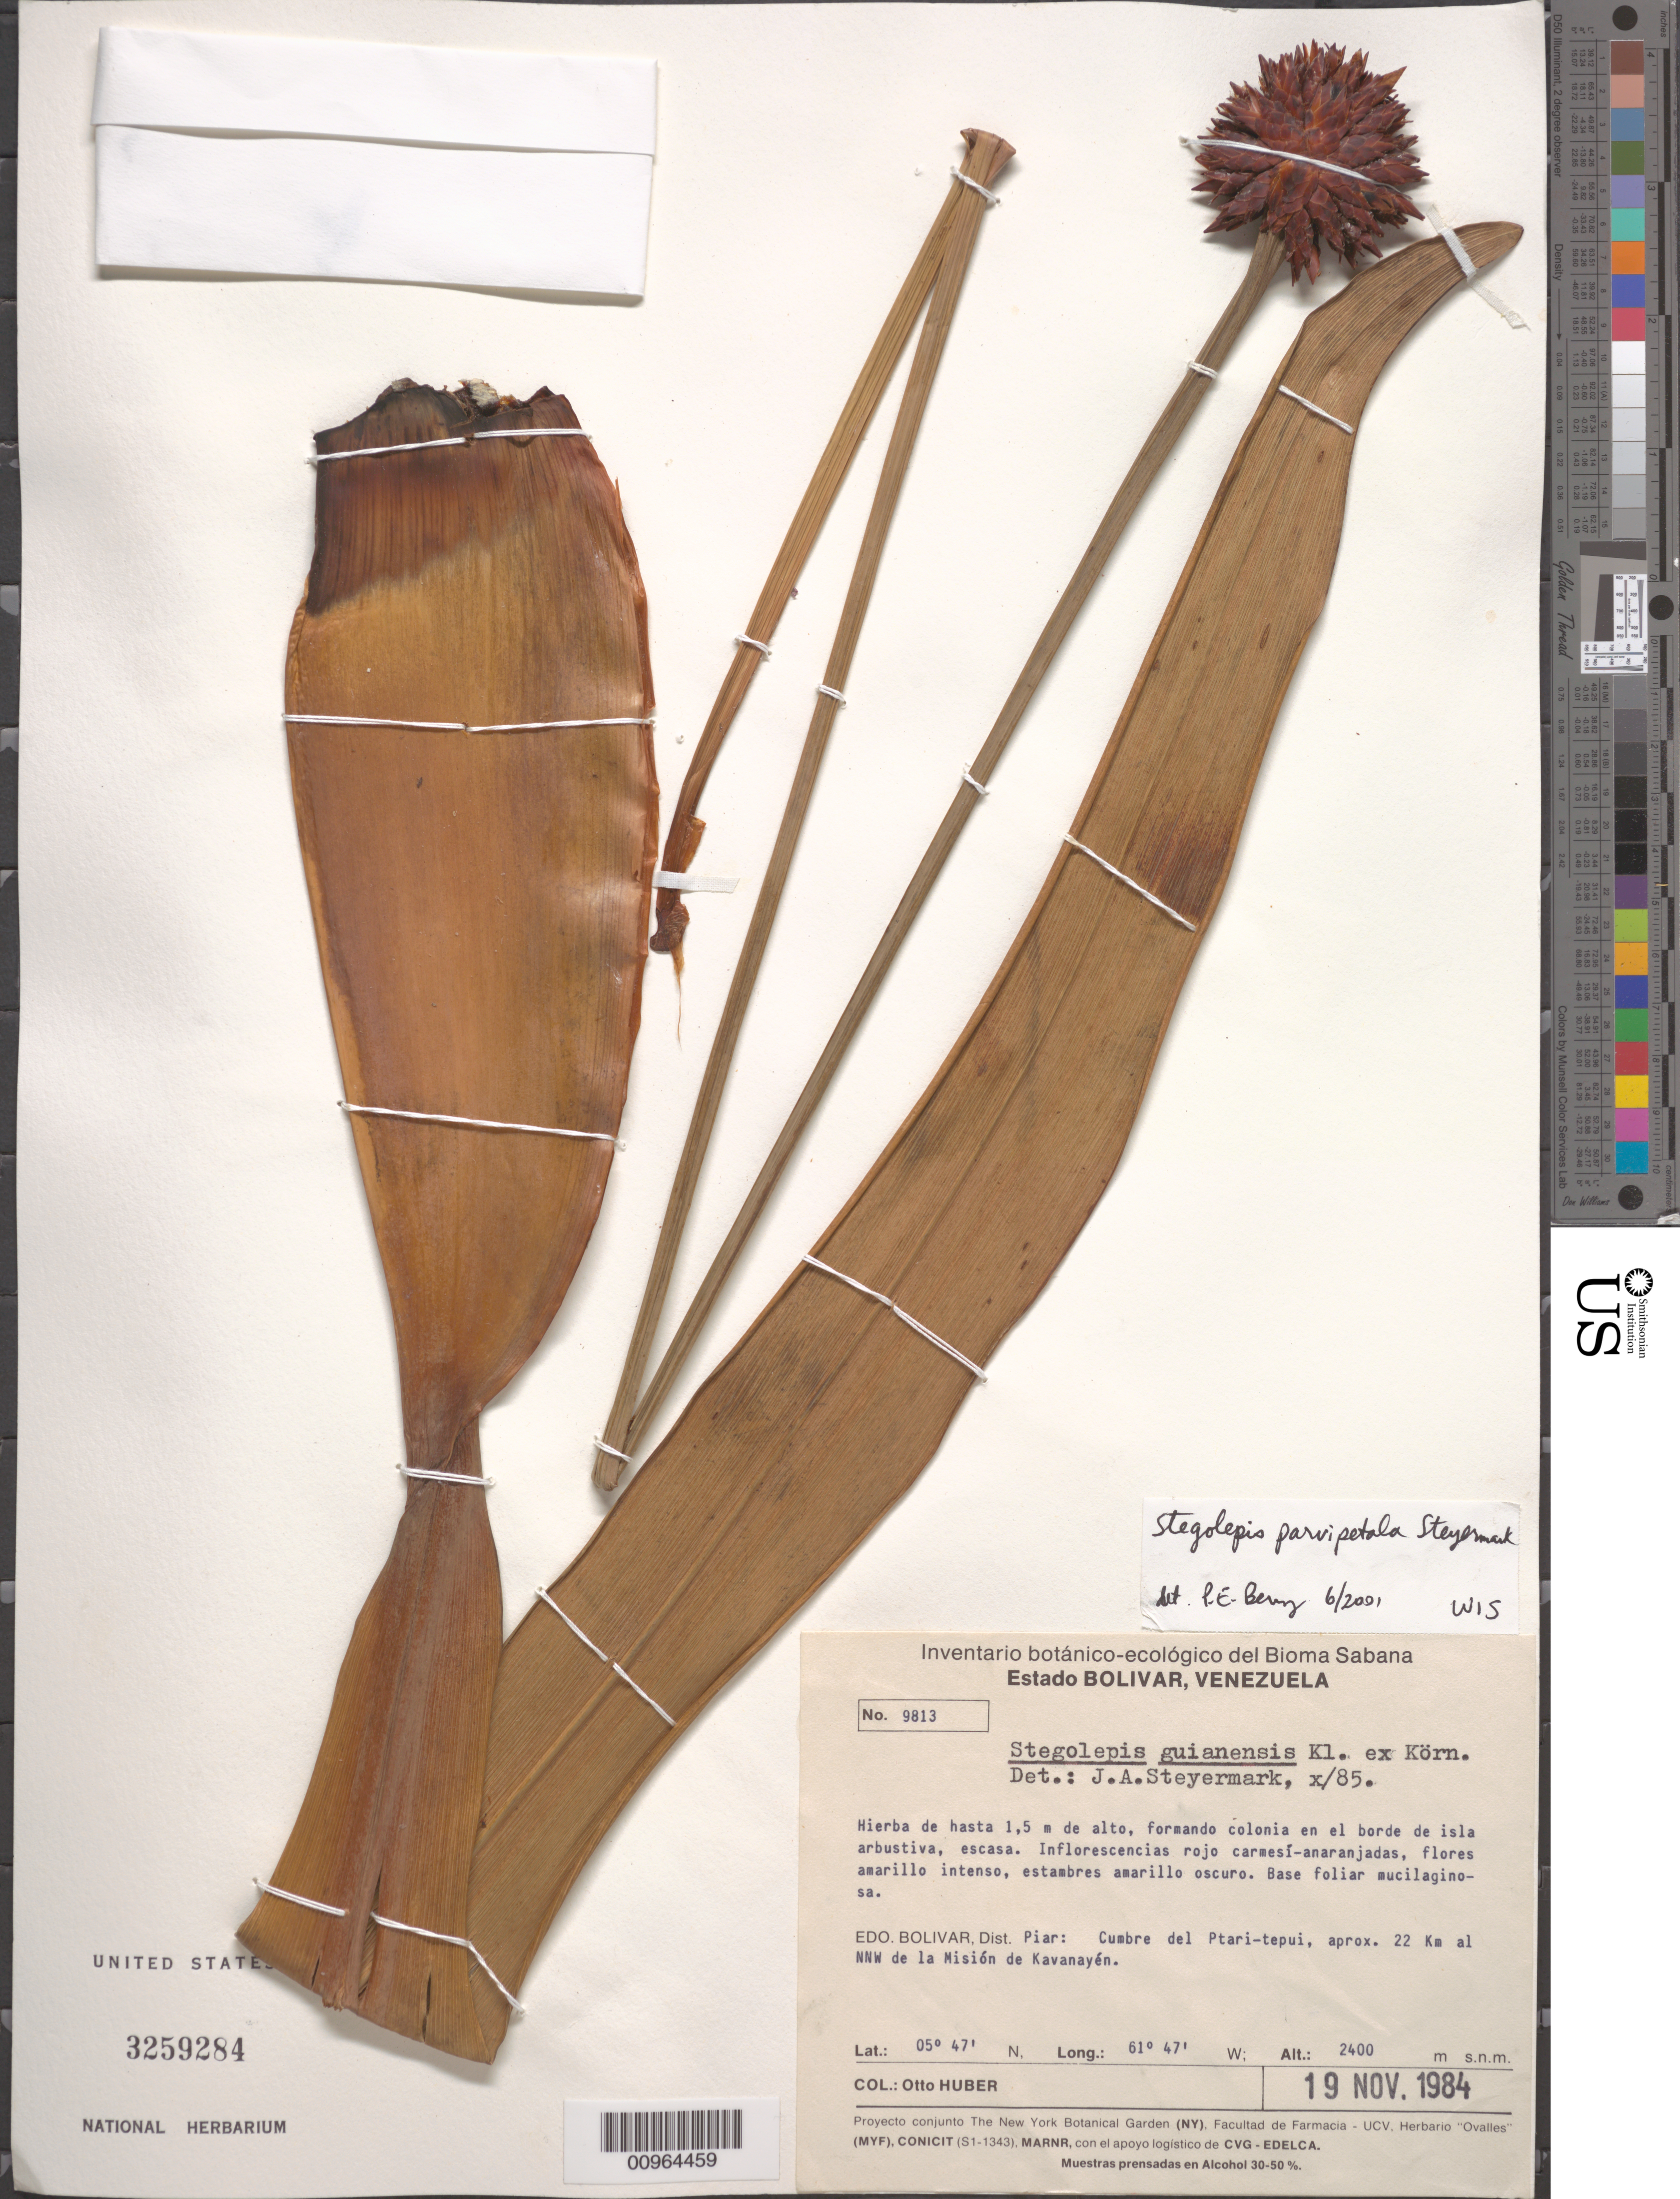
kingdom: Plantae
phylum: Tracheophyta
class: Liliopsida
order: Poales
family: Rapateaceae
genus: Stegolepis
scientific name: Stegolepis parvipetala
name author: Steyerm.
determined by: Berry, P. E., (WIS), University of Wisconsin - Madison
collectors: O. Huber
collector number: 9813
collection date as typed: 19-Nov-84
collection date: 1984-11-19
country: Venezuela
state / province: Bolívar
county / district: Piar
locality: Ptari-tepuí, cumbre, aprox. 22 km NNW de la Misión de Kavanayén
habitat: Cumbre. En el bprde de isla arbustiva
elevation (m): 2400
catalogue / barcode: US 3259284